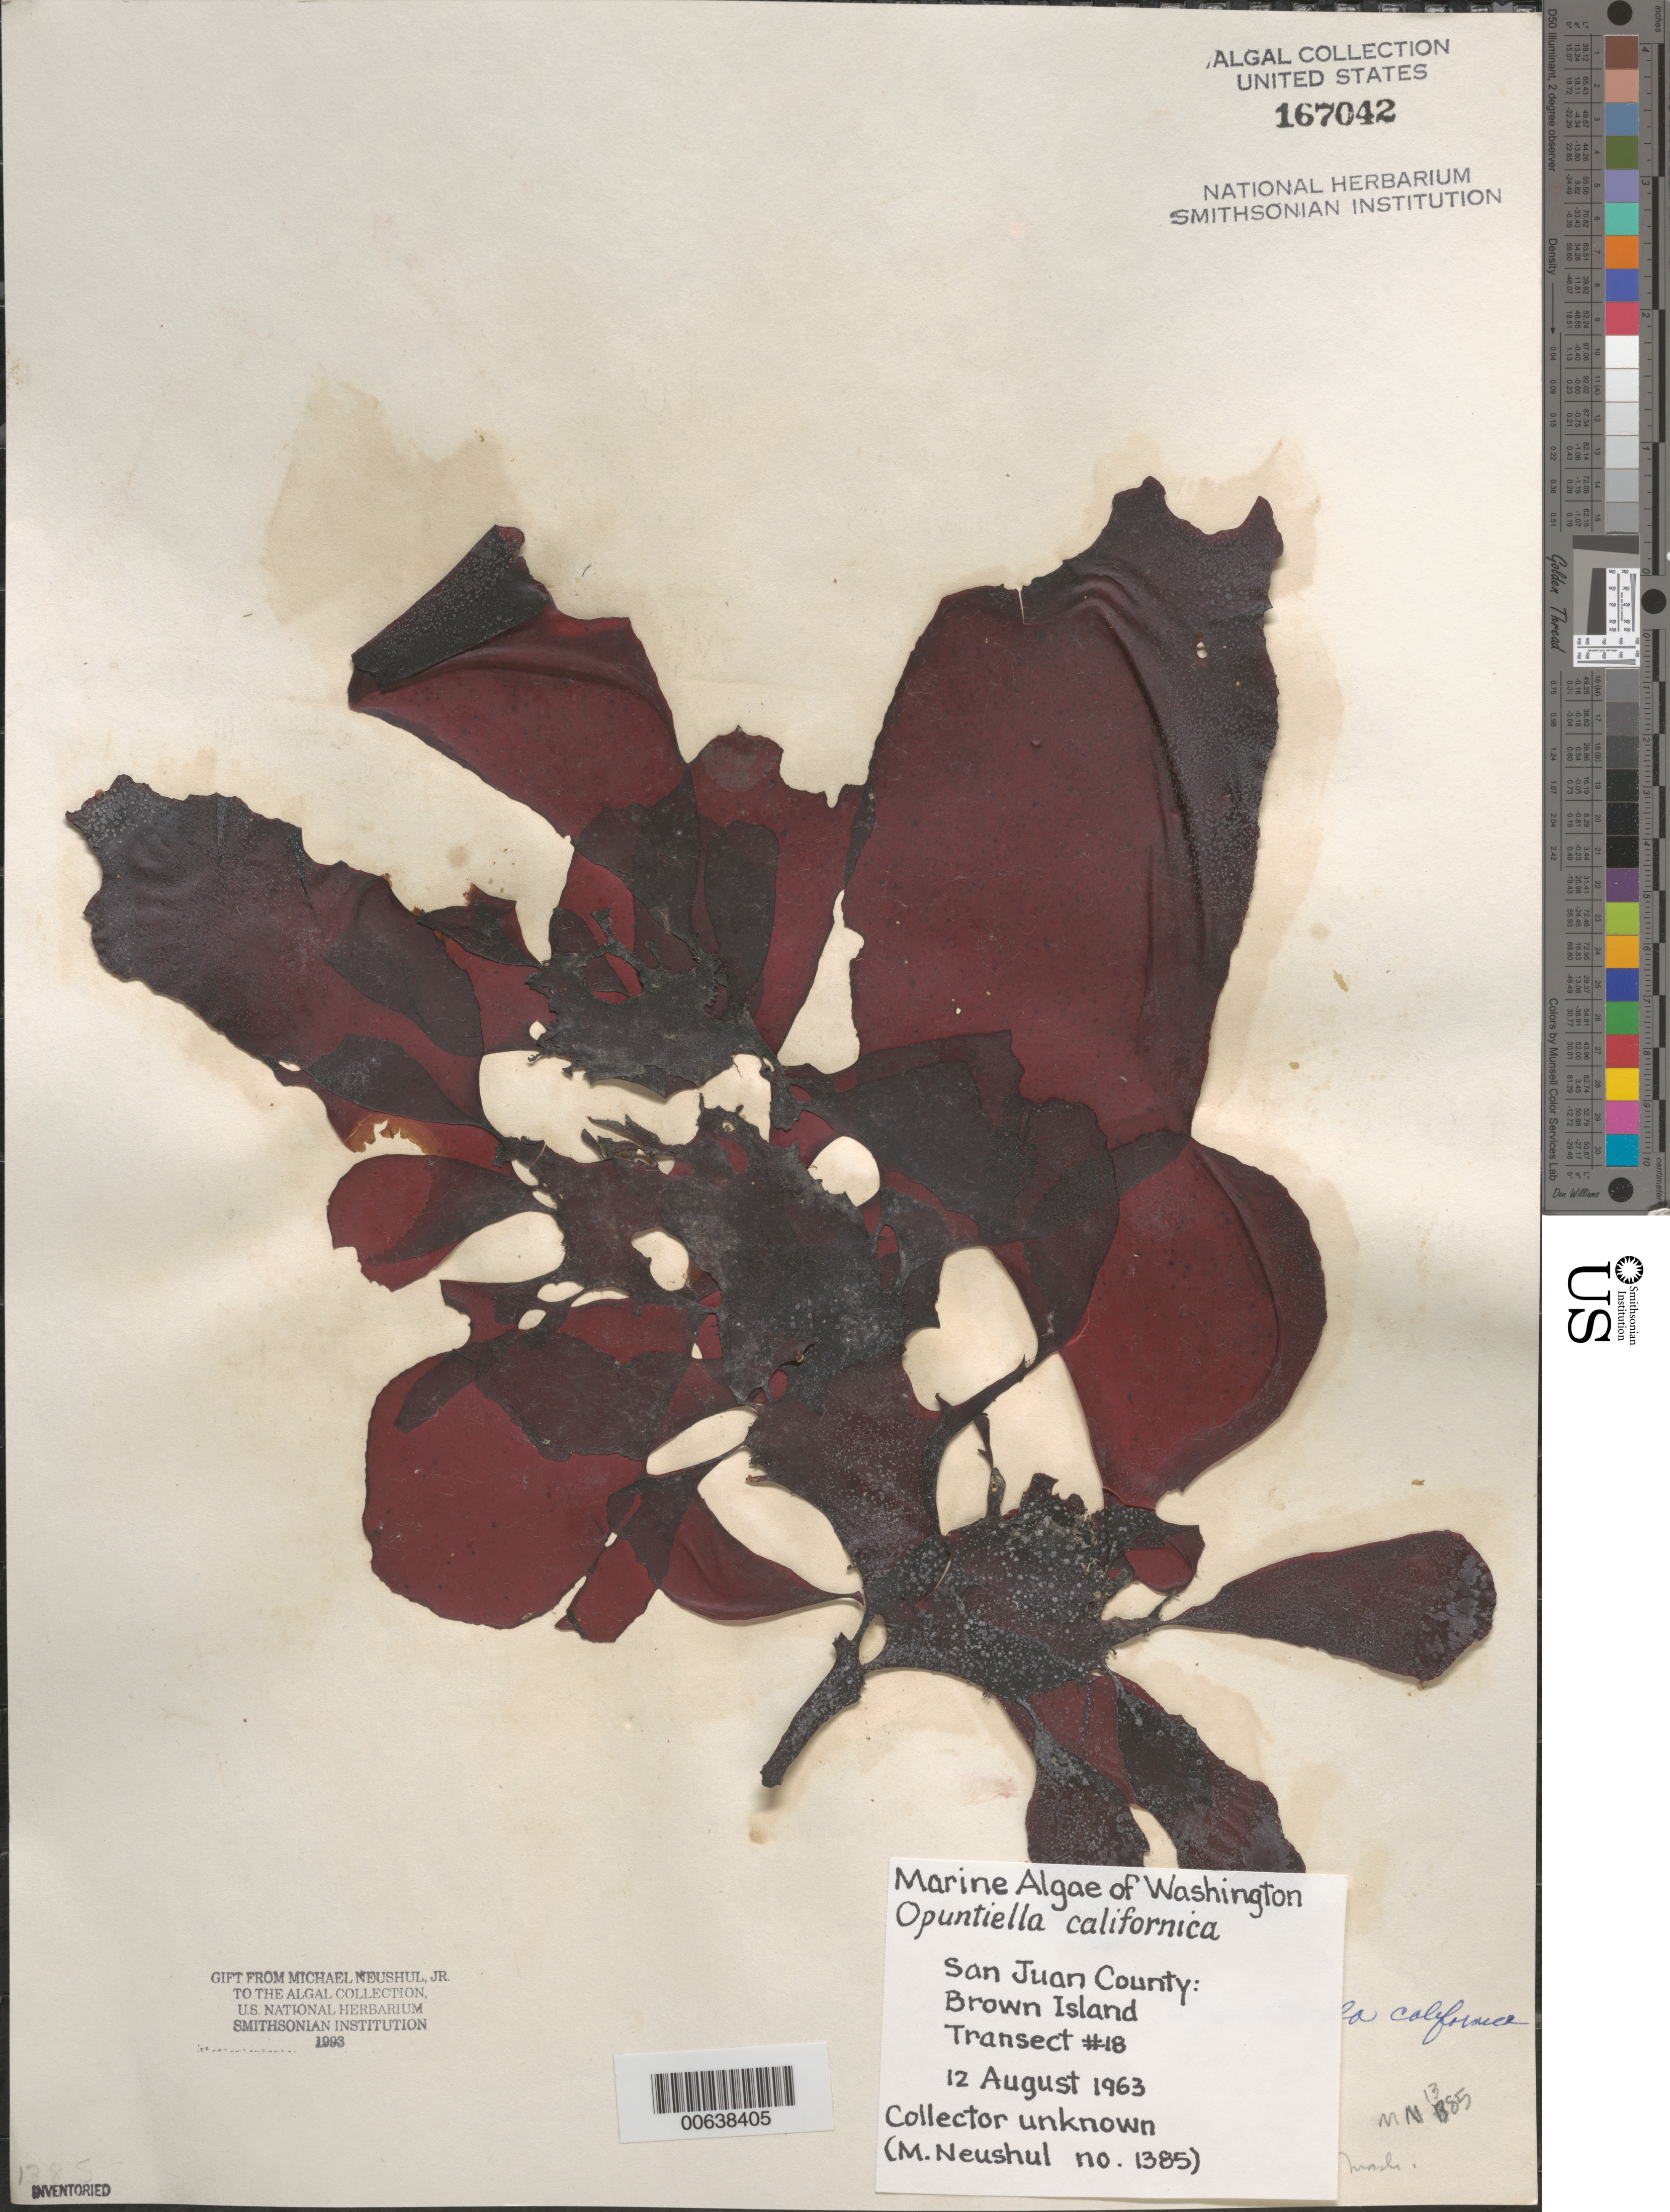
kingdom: Plantae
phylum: Rhodophyta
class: Florideophyceae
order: Gigartinales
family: Furcellariaceae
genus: Opuntiella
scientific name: Opuntiella californica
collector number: Neushul 1385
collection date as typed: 12 Aug 1963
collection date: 1963-08-12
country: United States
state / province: Washington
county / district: San Juan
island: Brown Island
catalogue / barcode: US 167042